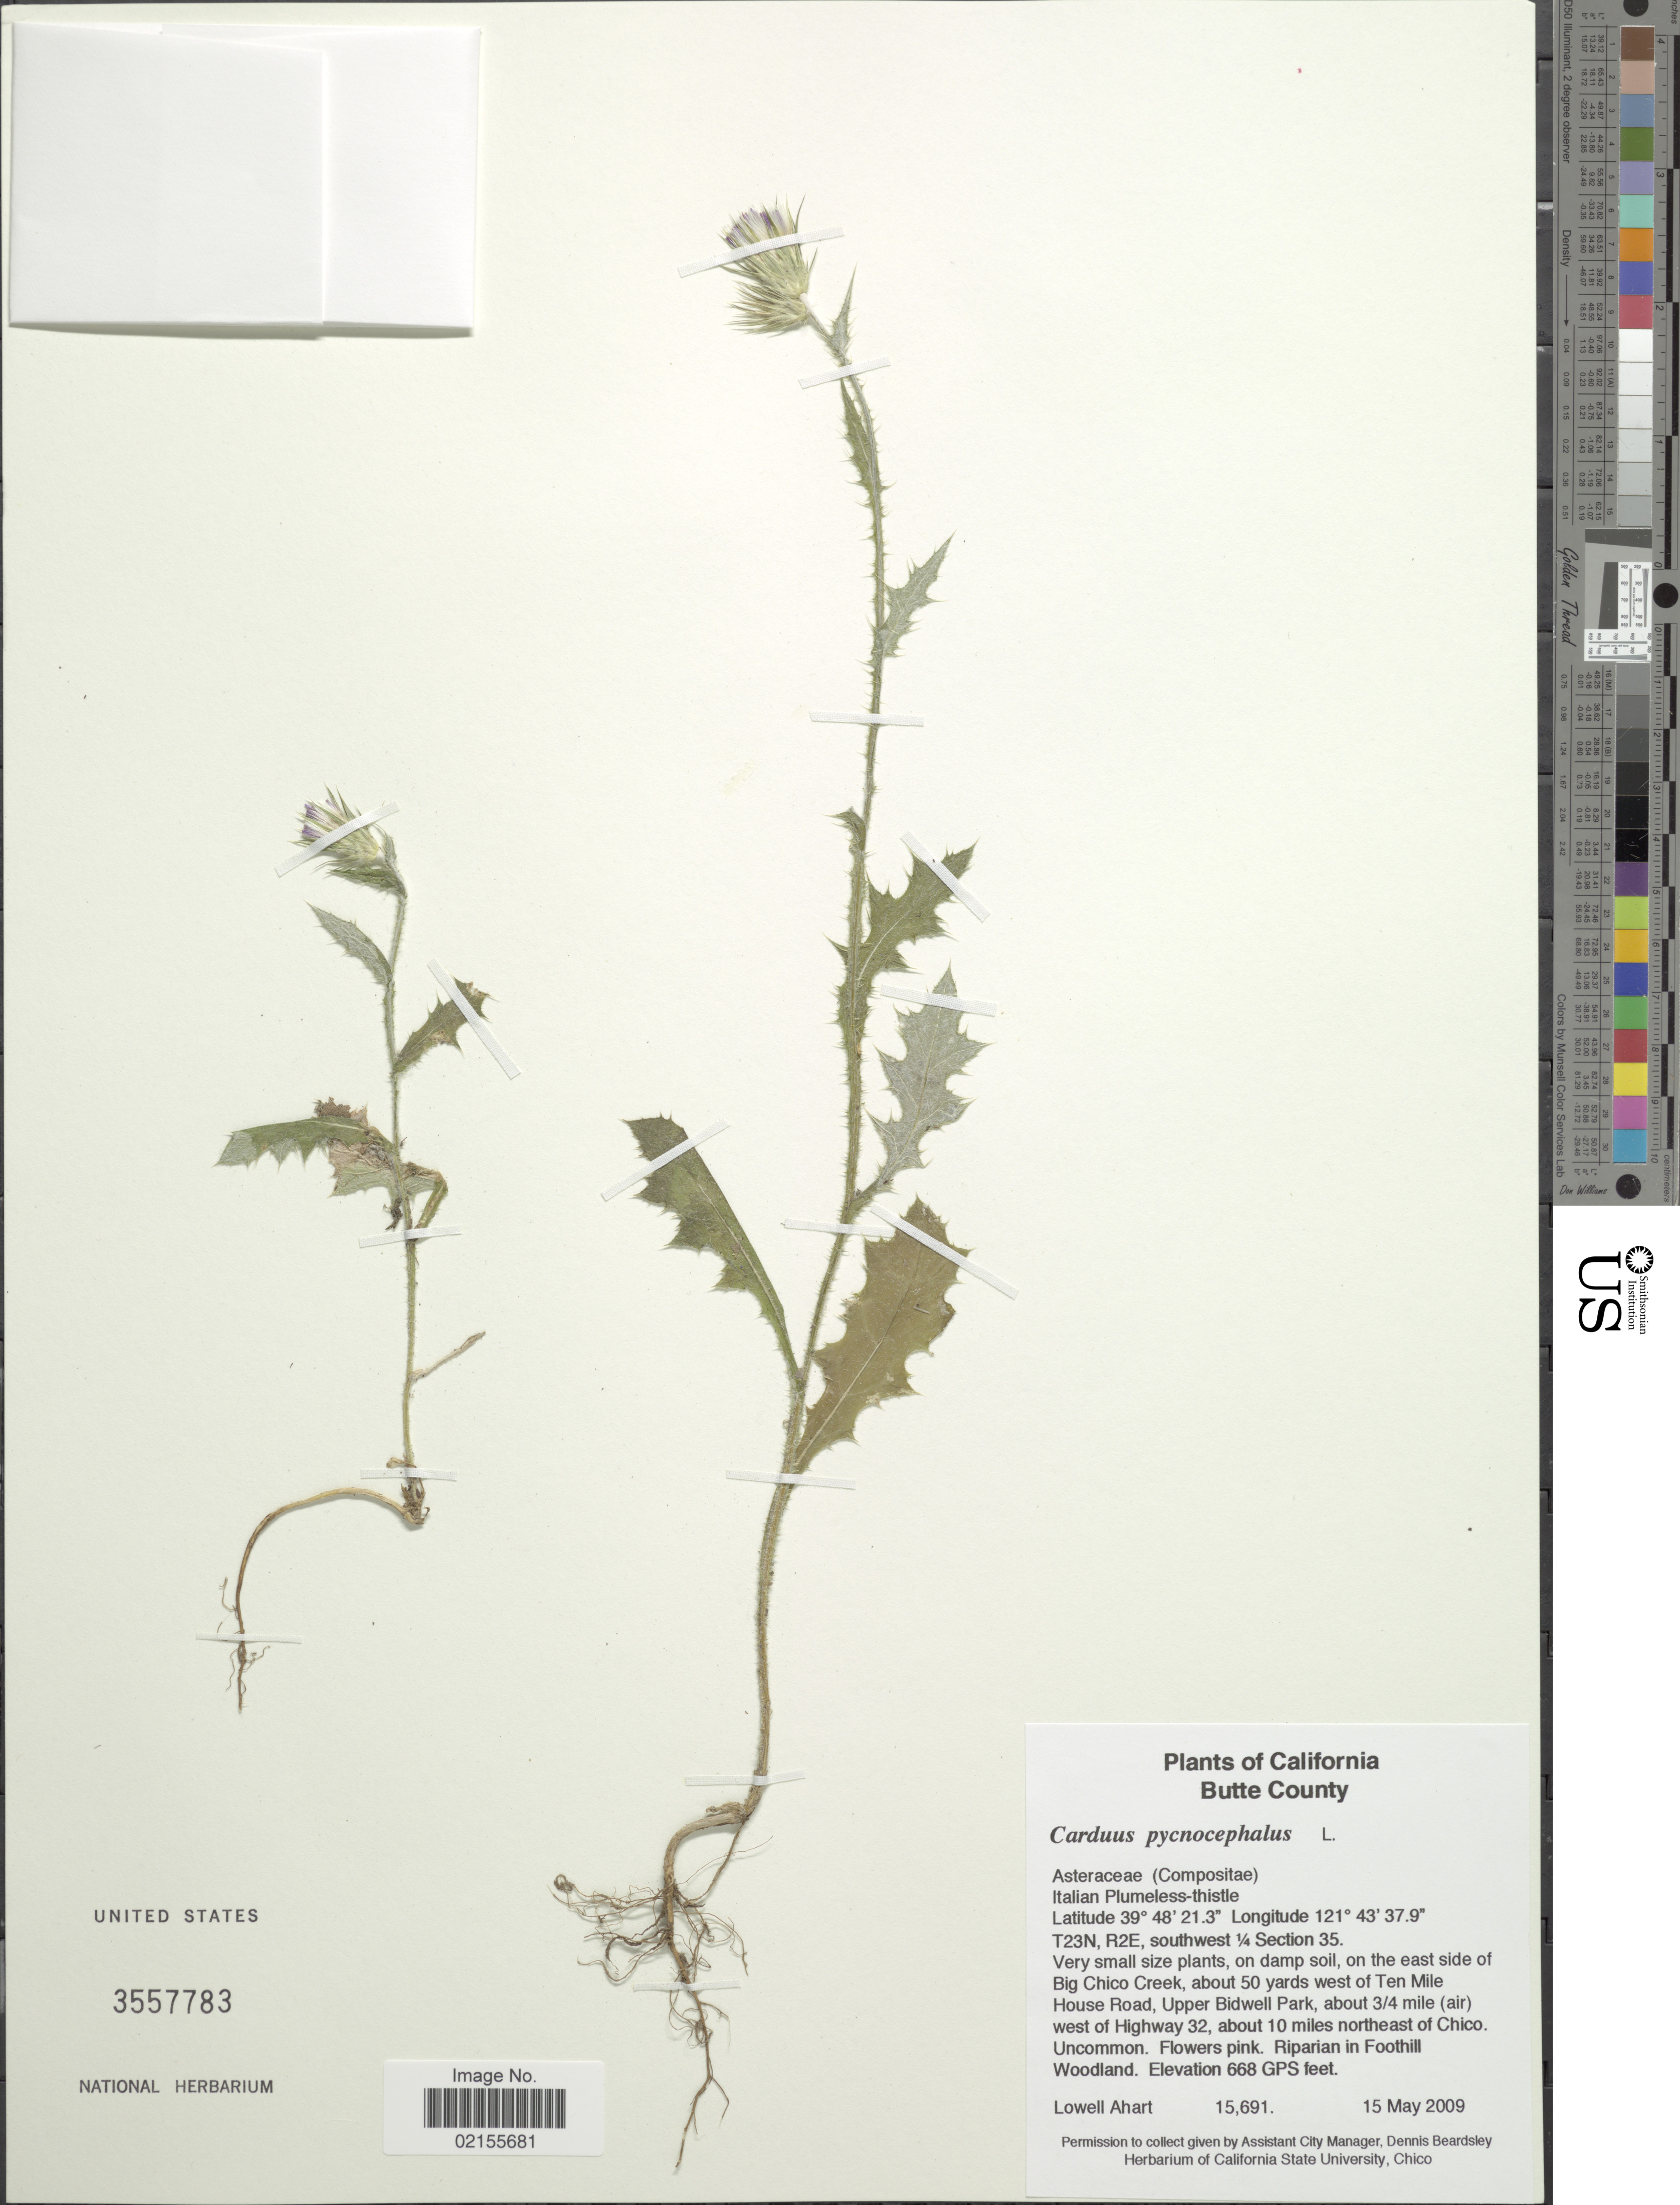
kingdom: Plantae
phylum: Tracheophyta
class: Magnoliopsida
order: Asterales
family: Asteraceae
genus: Carduus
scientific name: Carduus pycnocephalus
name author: L.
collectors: L. Ahart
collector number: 15691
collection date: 2009-05-15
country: United States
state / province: California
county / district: Butte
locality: Butte County, T23N, R2E, southwest ¼ Section 35, on the east side of Big Chico Creek, about 50 yards west of Ten Mile House Road, Upper Bidwell Park, about 3/4 mile 9air) west Highway 32, about 10 miles northeast of Chico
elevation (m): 204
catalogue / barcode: US 3557783